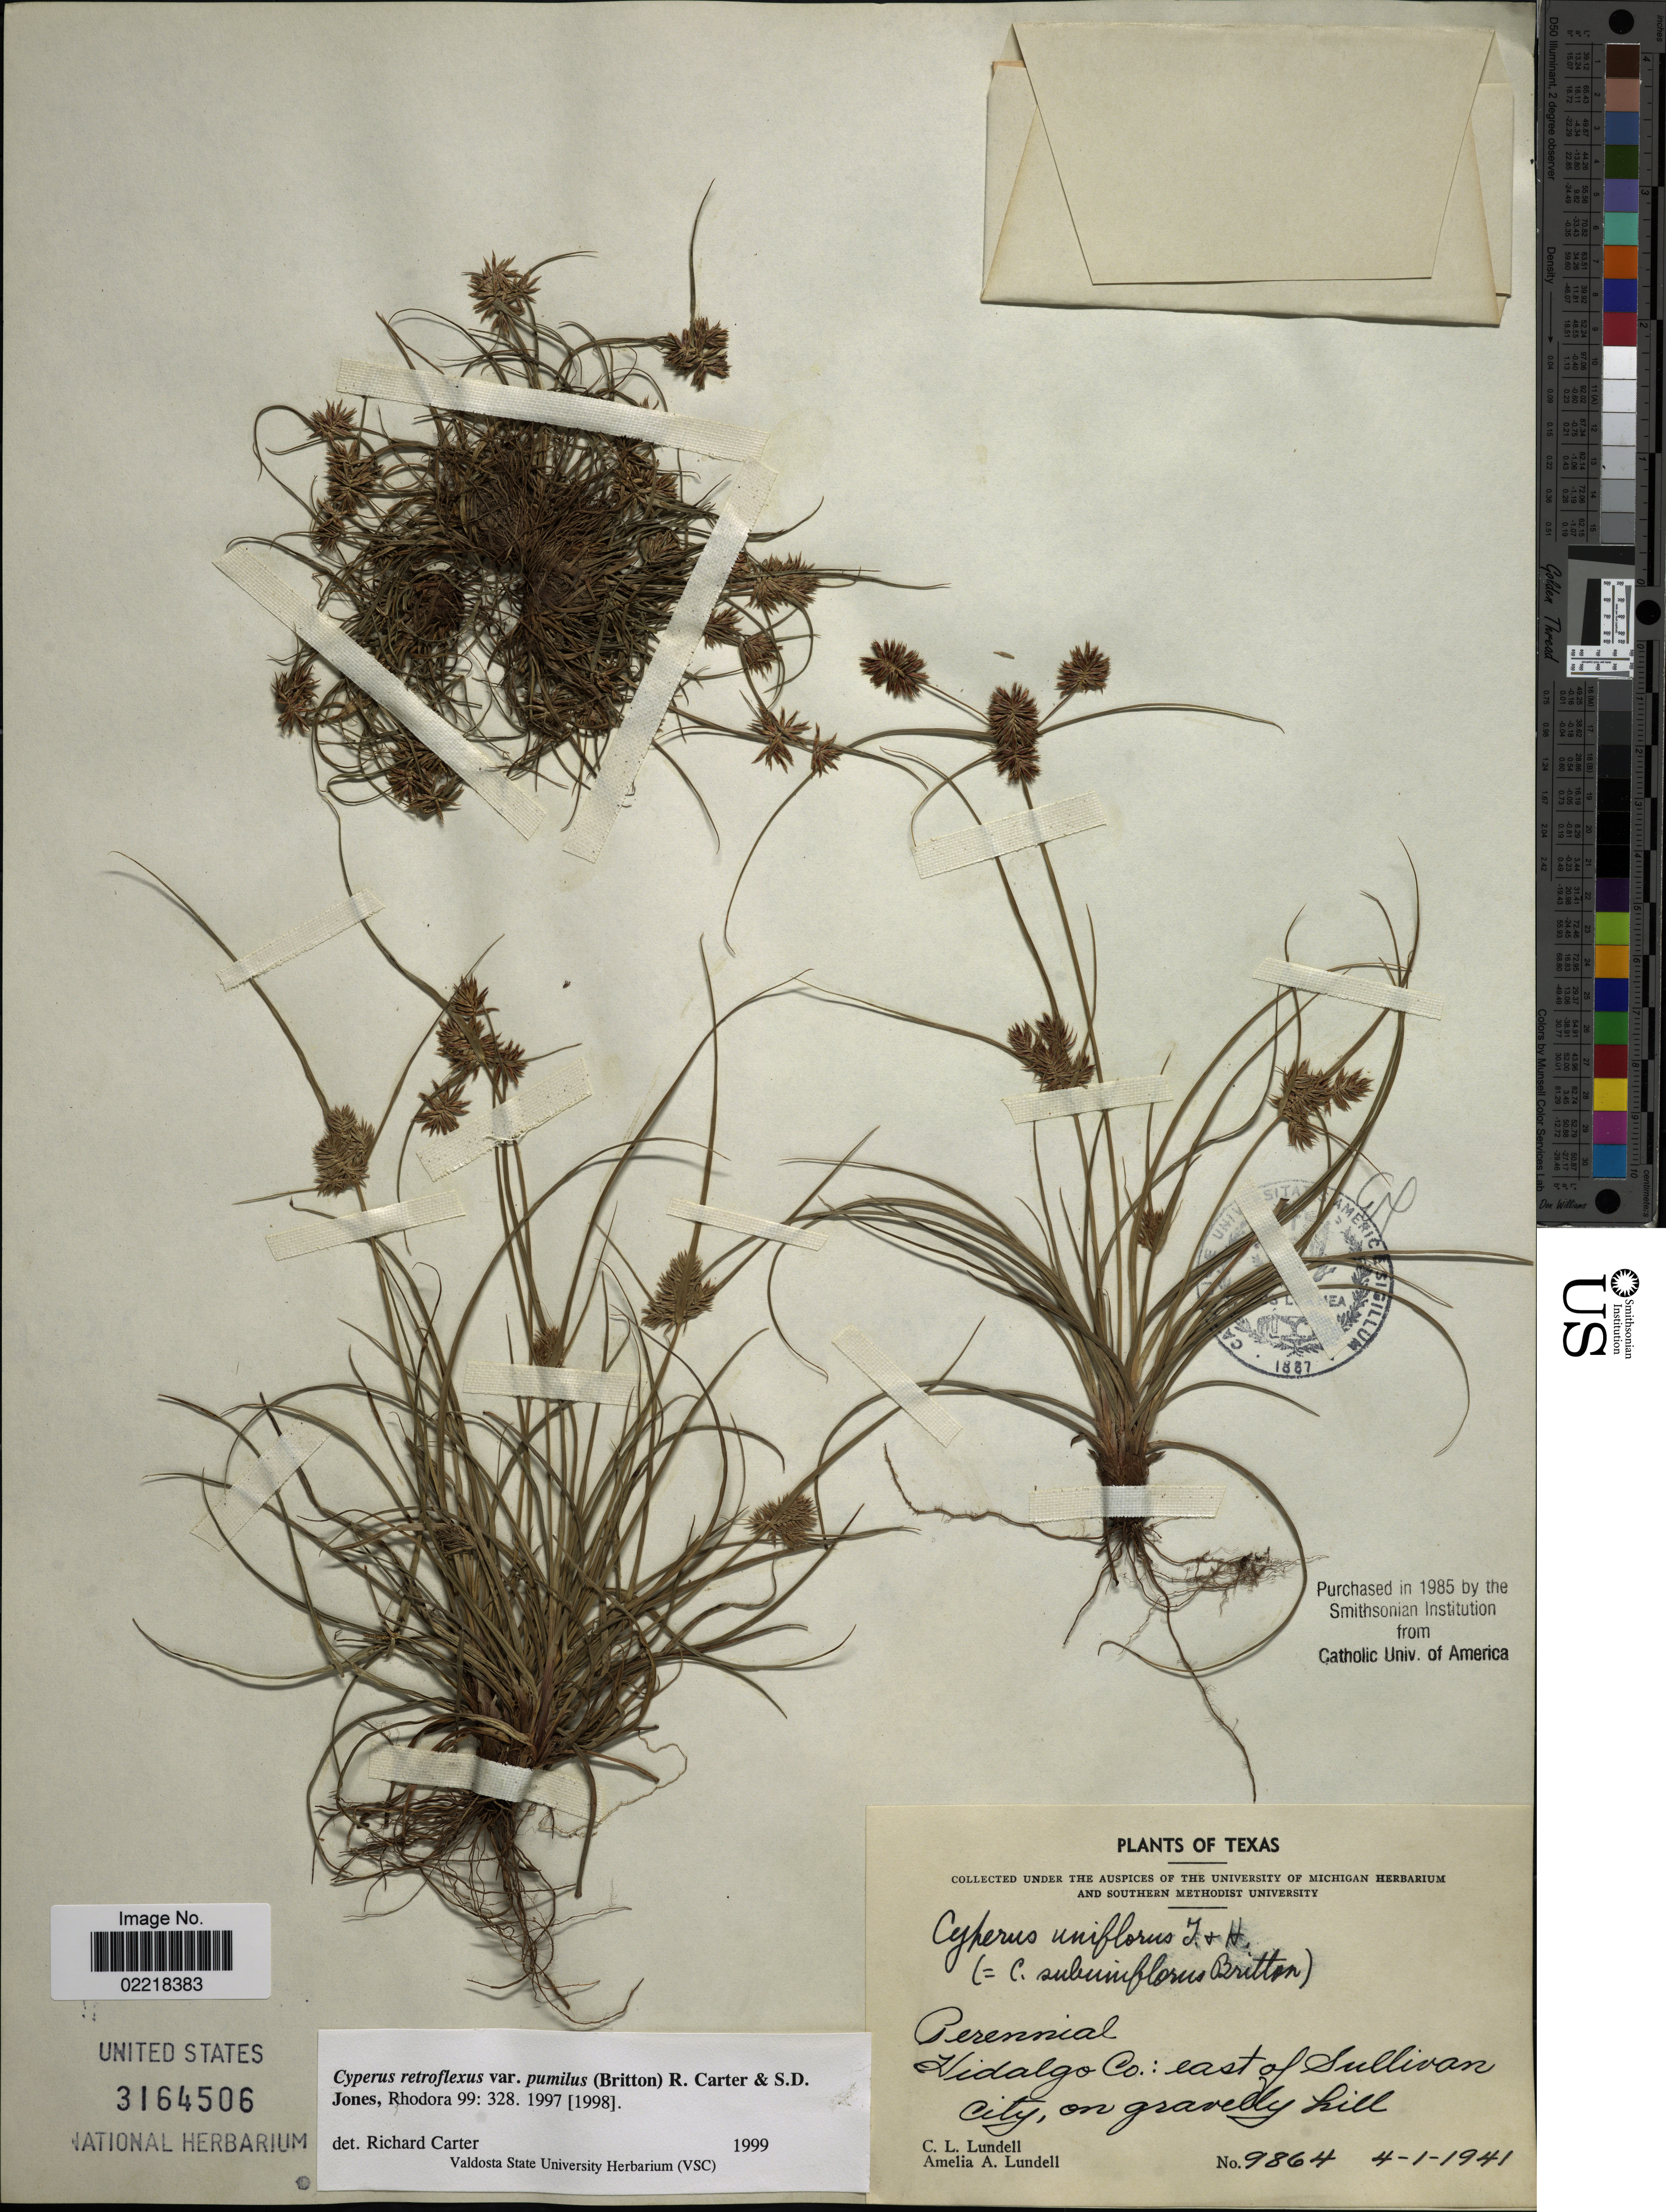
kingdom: Plantae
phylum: Tracheophyta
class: Liliopsida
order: Poales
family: Cyperaceae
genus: Cyperus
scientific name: Cyperus retroflexus var. pumilus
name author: (Britton) R. Carter & S.D. Jones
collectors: C. L. Lundell & A. A. Lundell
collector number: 9864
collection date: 1941-04-01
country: United States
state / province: Texas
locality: Hidalgo Co, east of Sullivan City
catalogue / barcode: US 3164506